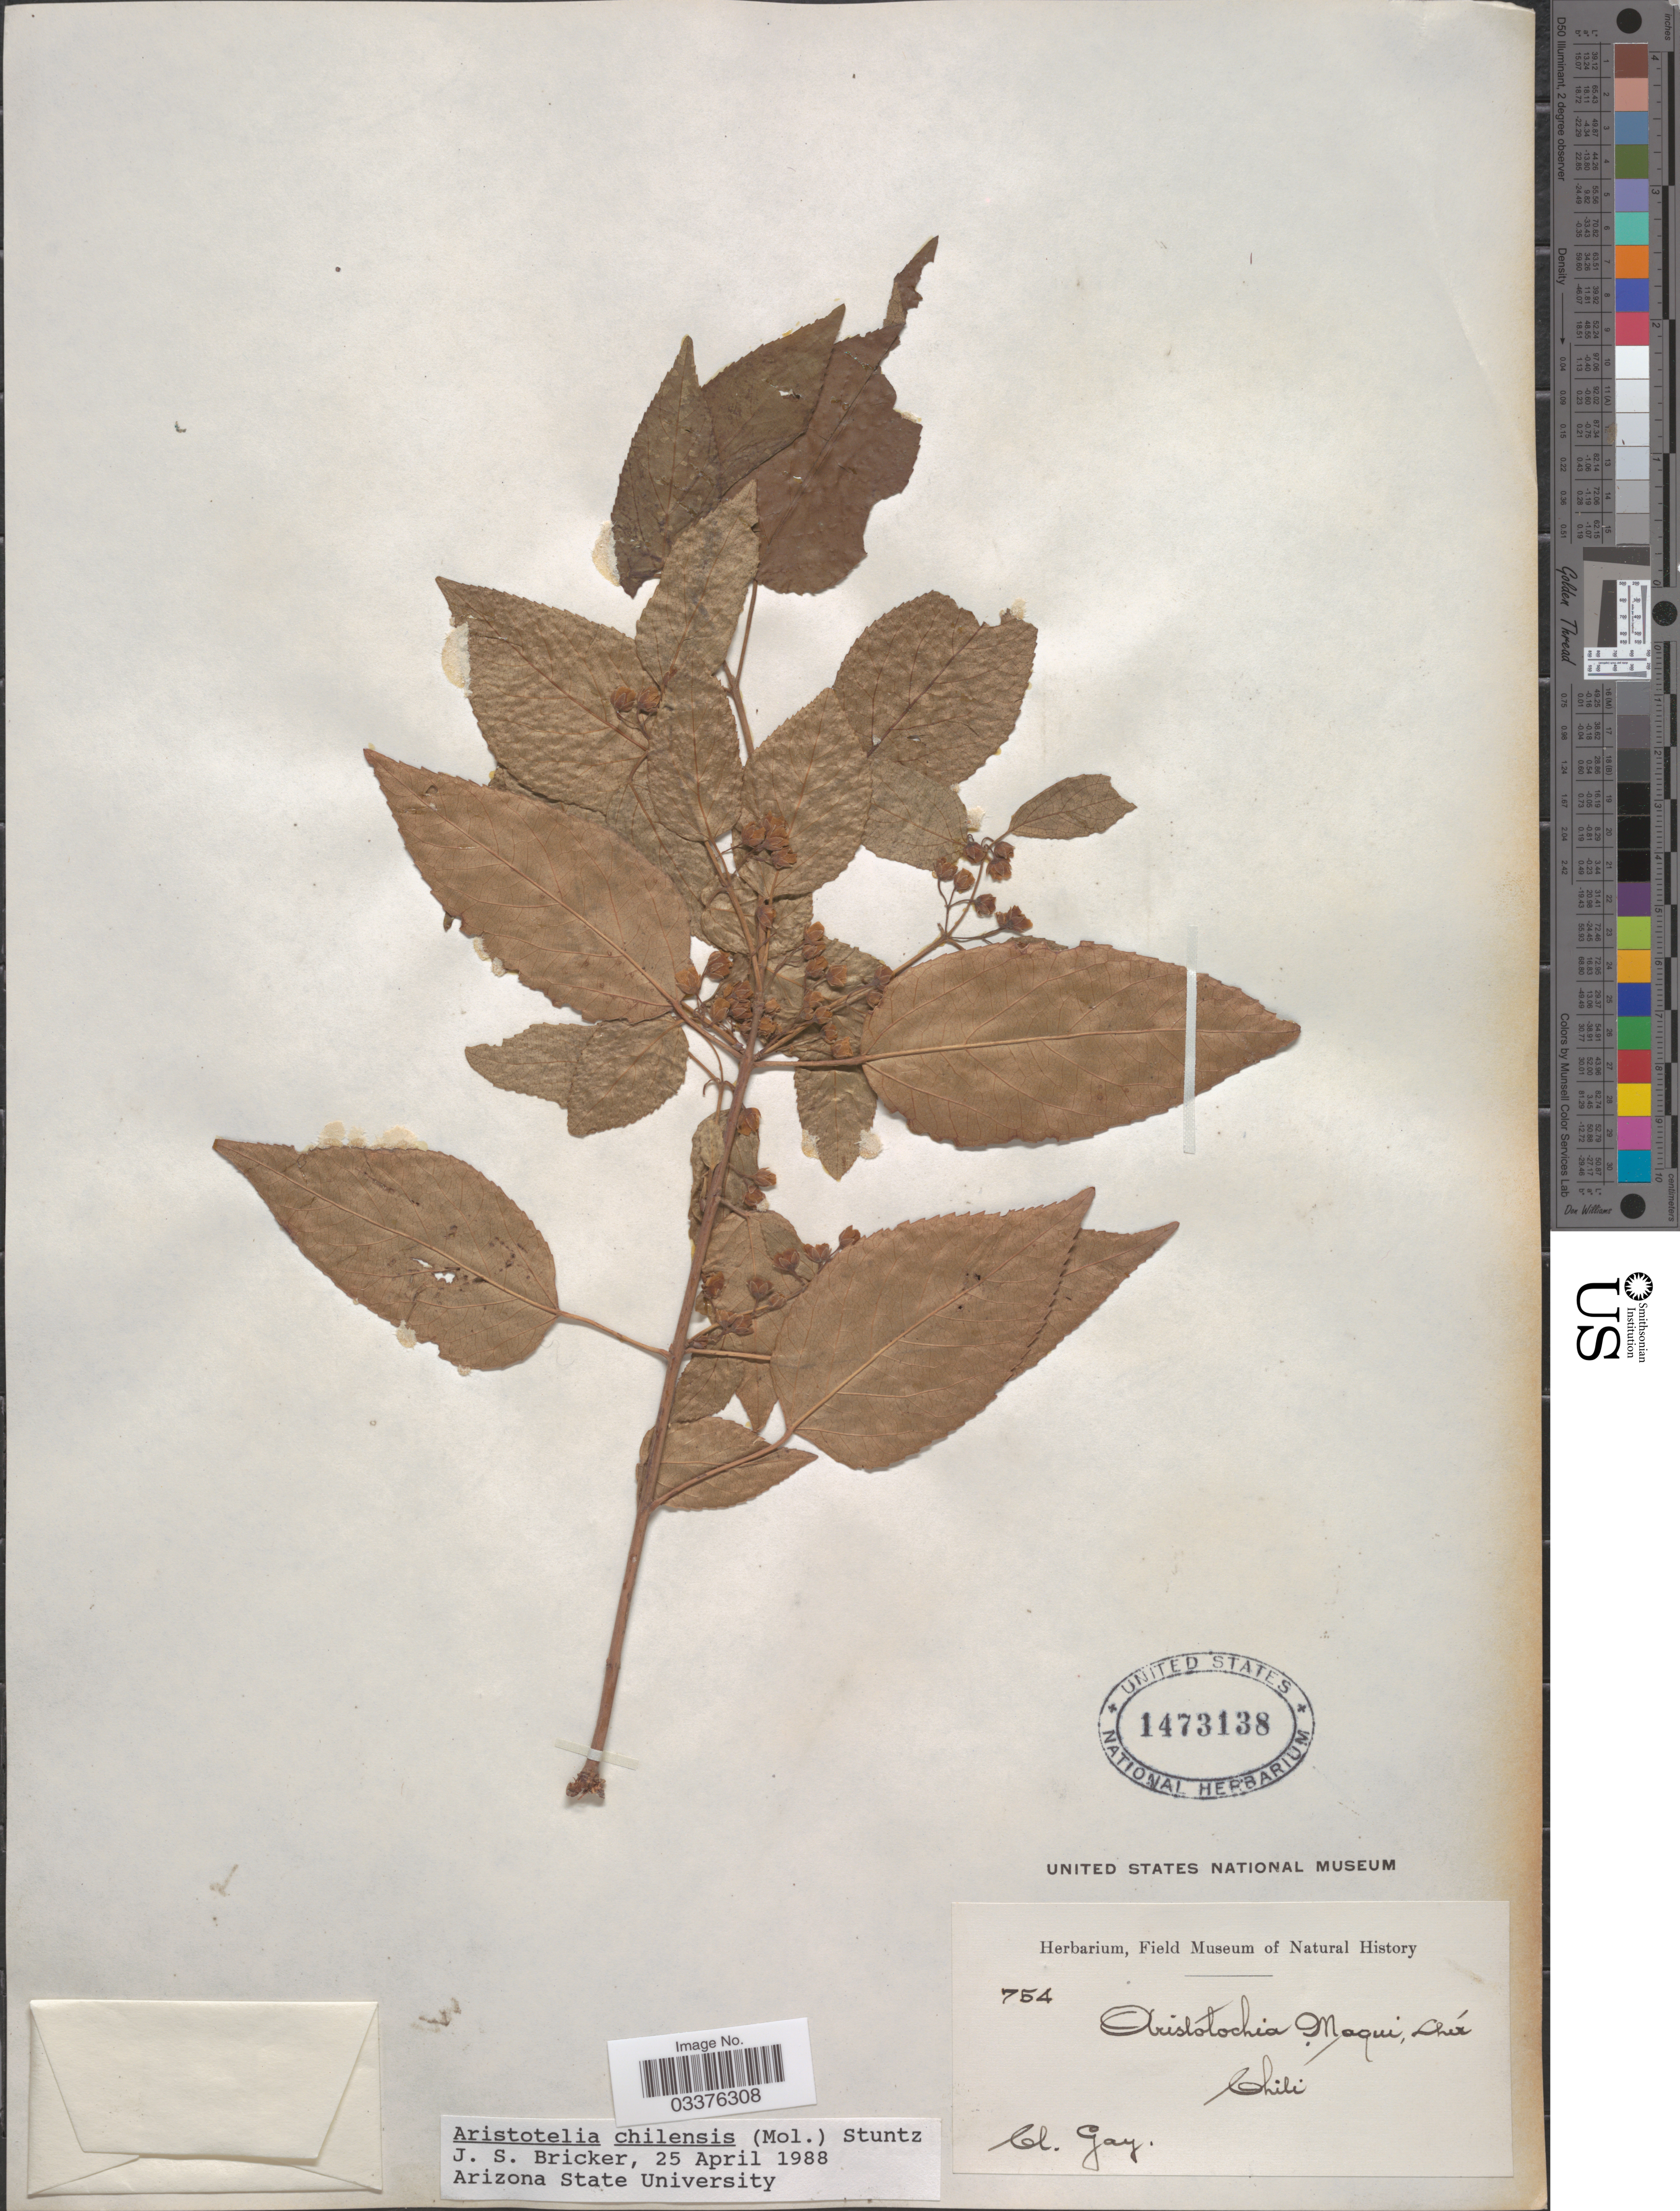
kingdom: Plantae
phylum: Tracheophyta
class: Magnoliopsida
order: Oxalidales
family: Elaeocarpaceae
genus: Aristotelia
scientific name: Aristotelia sp.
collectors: C. Gay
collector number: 754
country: Chile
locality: Chili.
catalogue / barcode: US 1473138